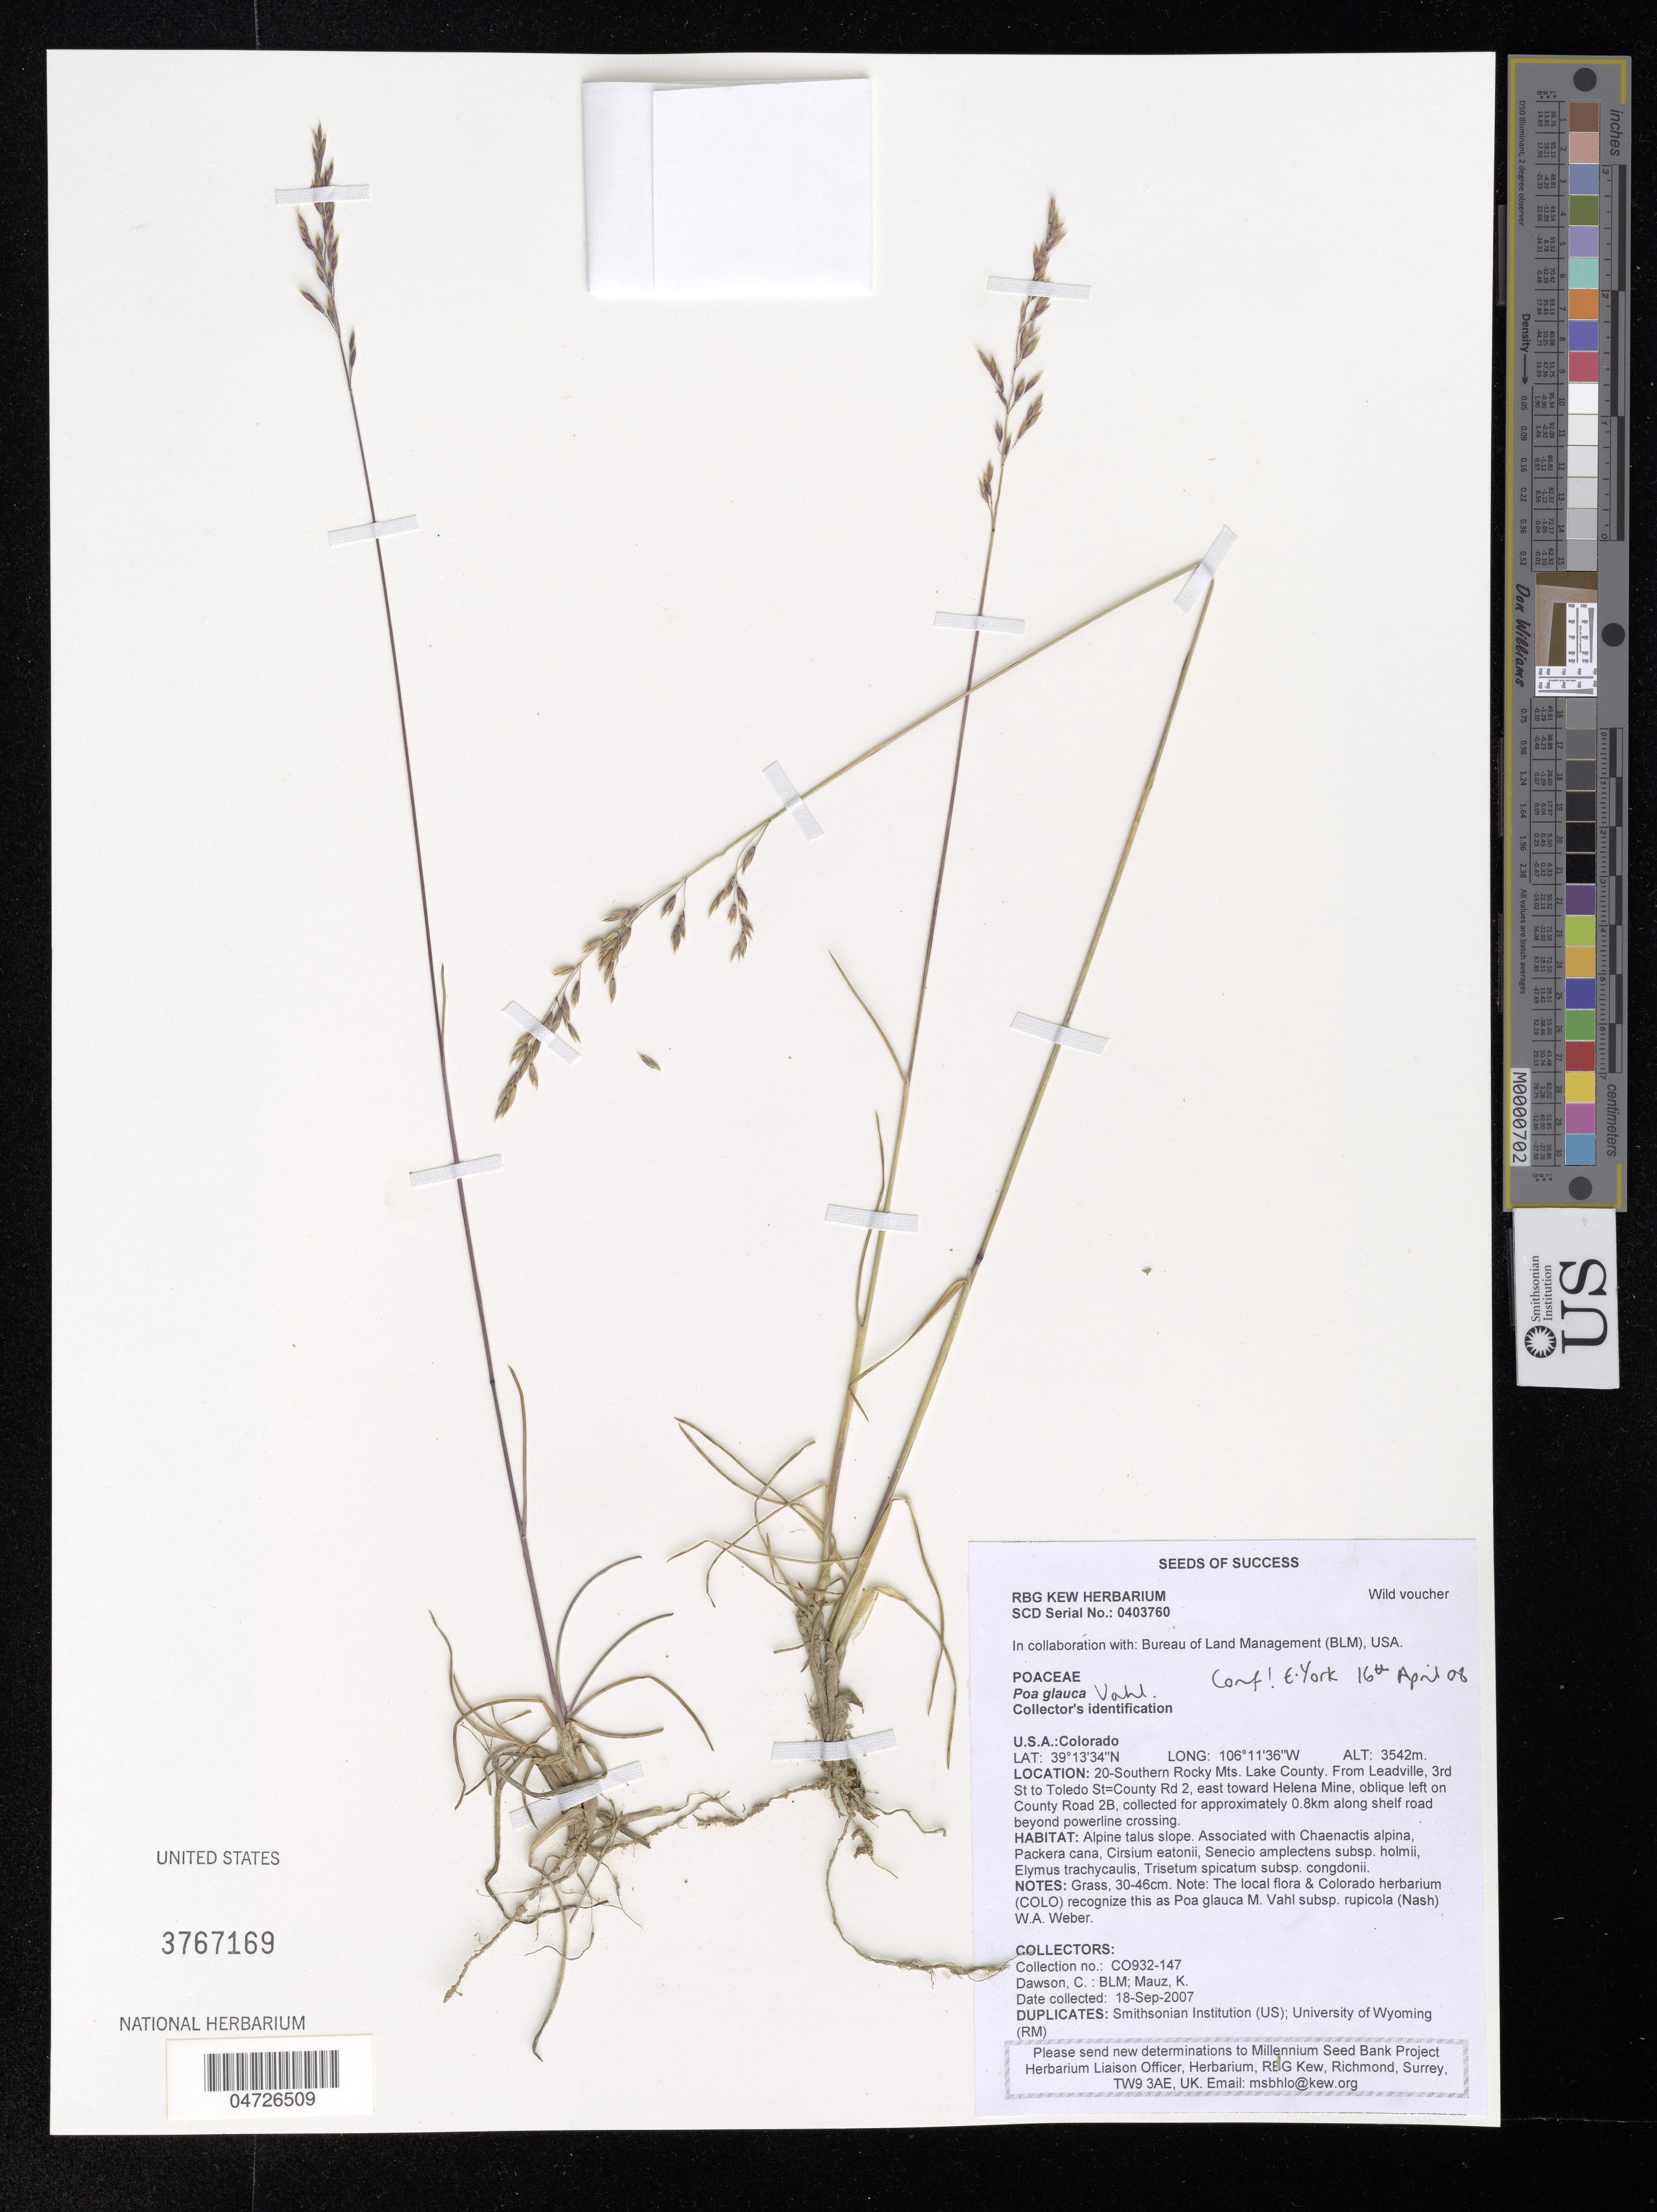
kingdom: Plantae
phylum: Tracheophyta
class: Liliopsida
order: Poales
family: Poaceae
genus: Poa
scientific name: Poa glauca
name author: Vahl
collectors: C. Dawson & K. Mauz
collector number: CO932-147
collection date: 2007-09-18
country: United States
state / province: Colorado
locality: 20-Southern Rocky Mts. Lake County. From Leadville, 3rd St to Toledo St=County Rd 2, east toward Helena Mine, oblique left on County Road 2B, collected for approximately 0.8km along shelf road beyond powerline crossing.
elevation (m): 3542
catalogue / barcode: US 3767169